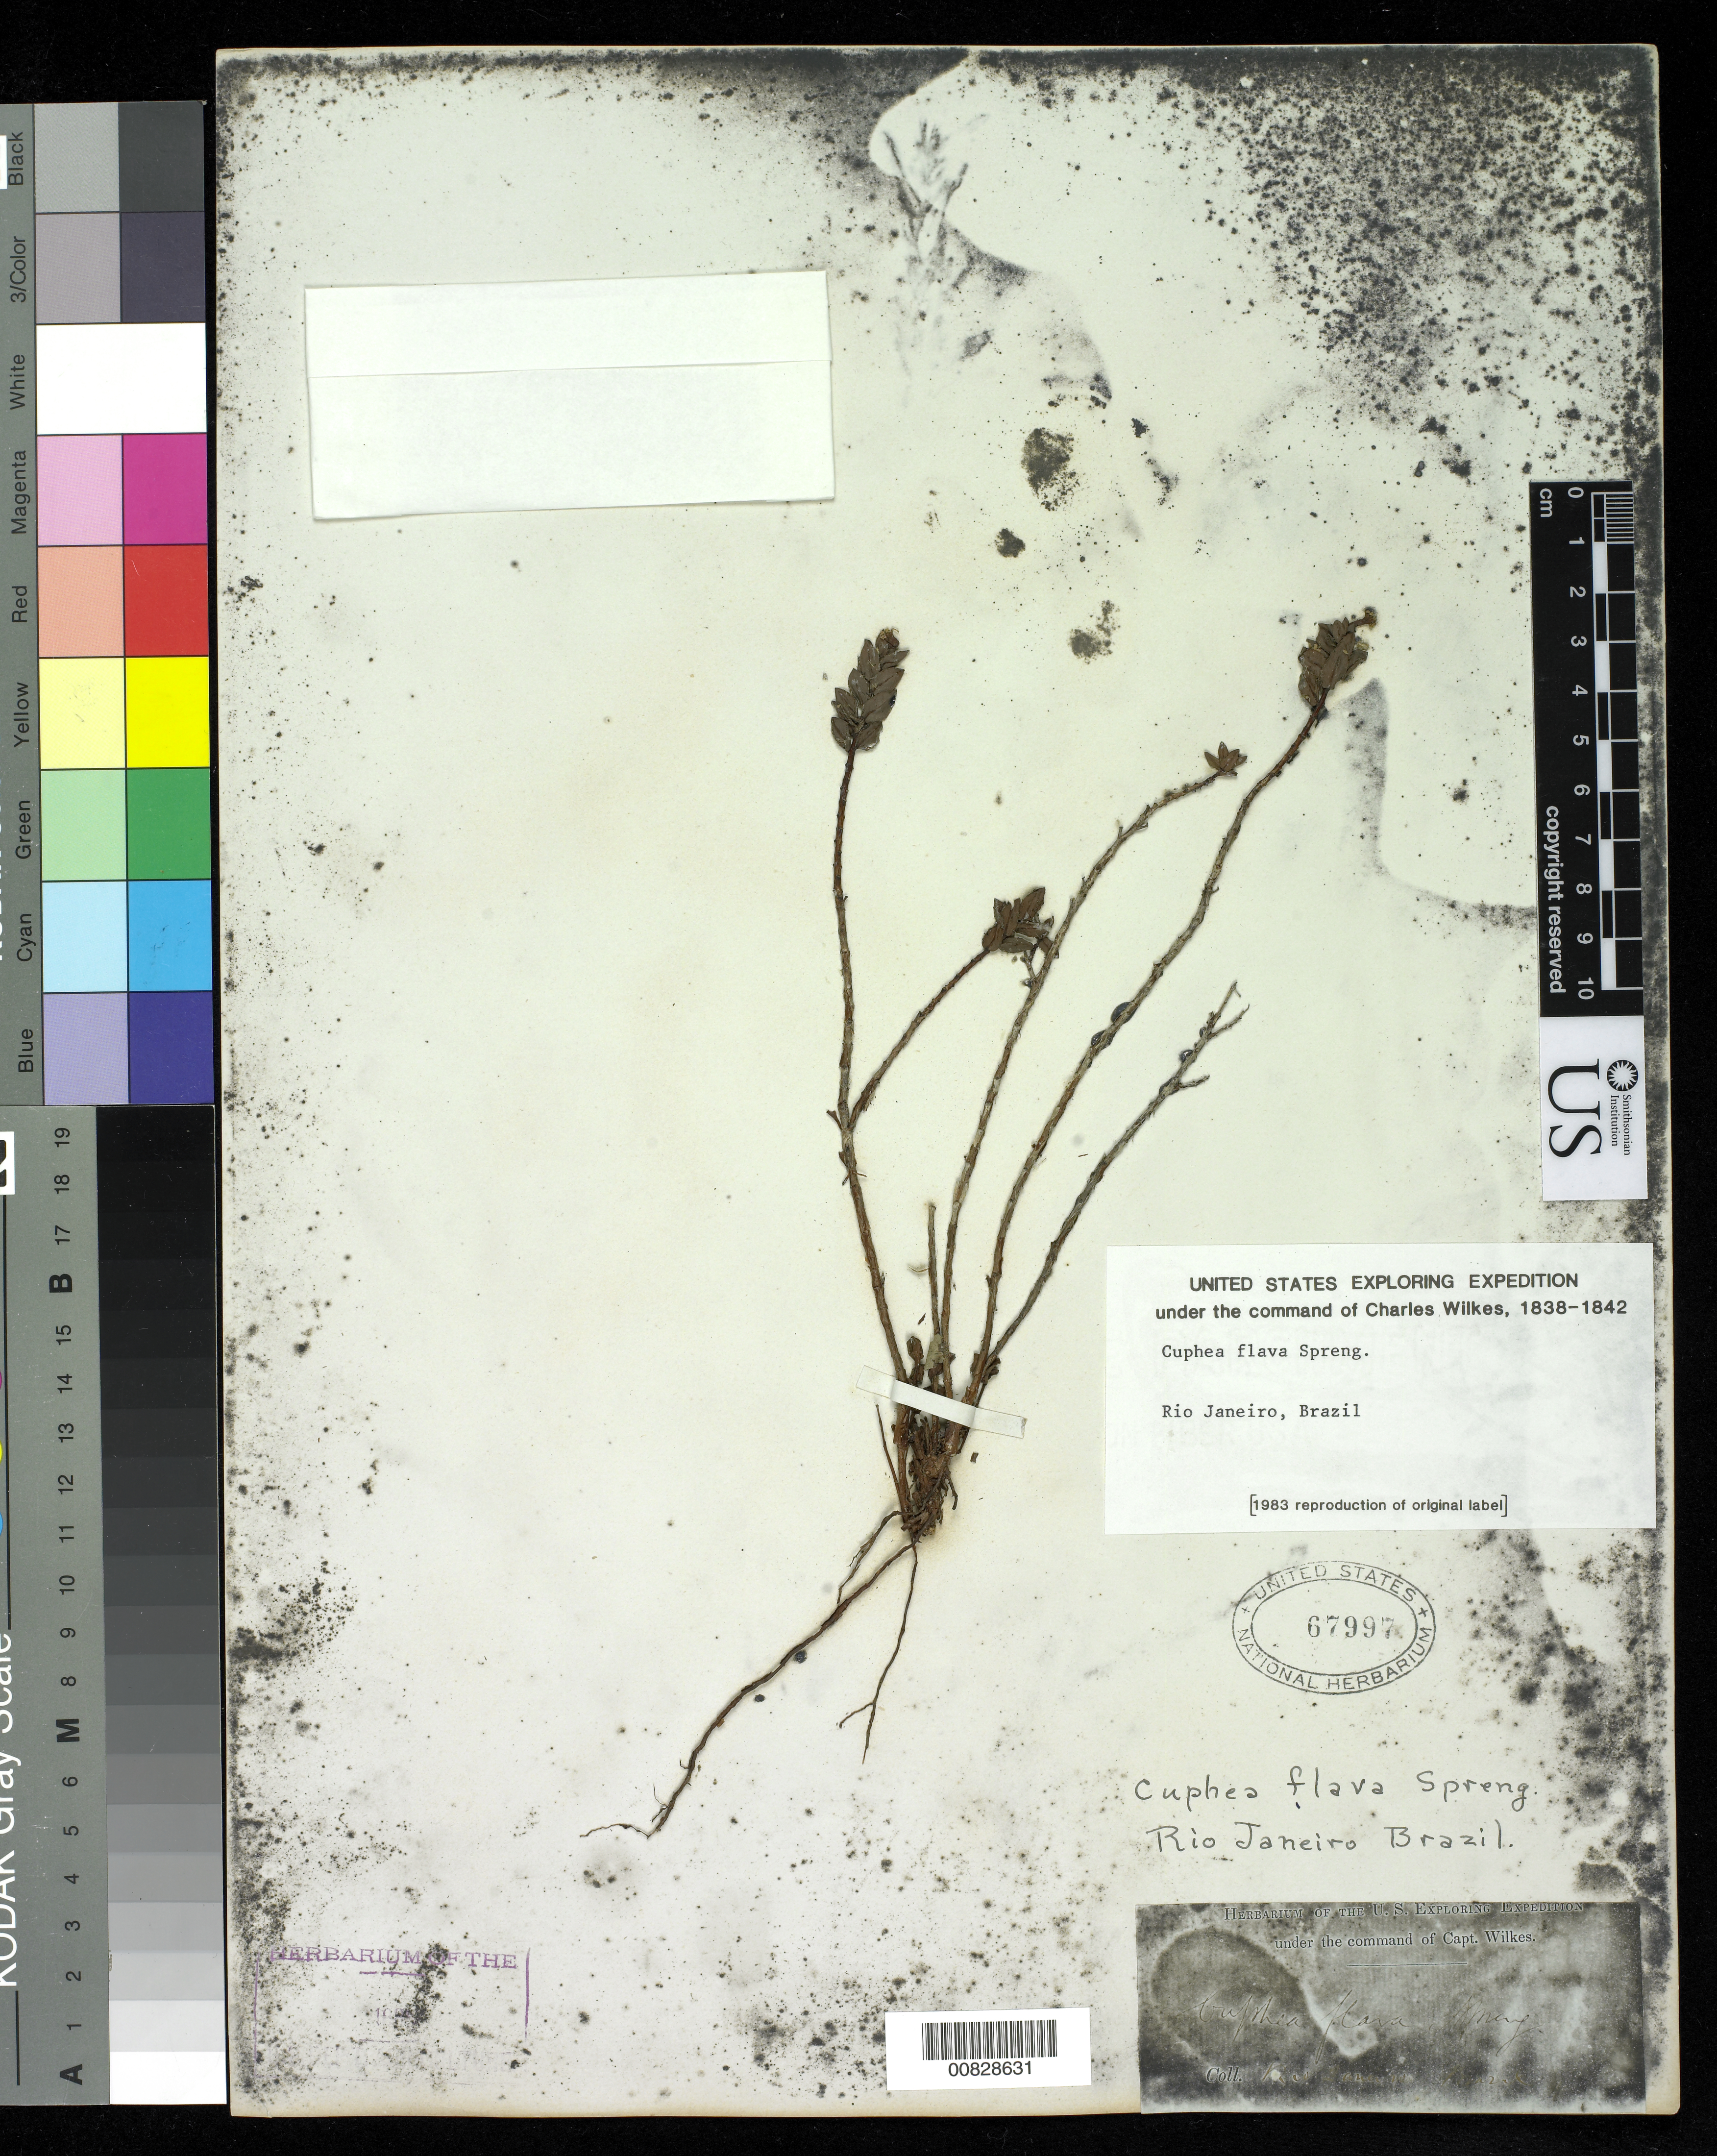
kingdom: Plantae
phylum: Tracheophyta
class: Magnoliopsida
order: Myrtales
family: Lythraceae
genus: Cuphea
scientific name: Cuphea flava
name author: Spreng.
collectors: Wilkes Explor. Exped.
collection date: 1838/1842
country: Brazil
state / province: Rio de Janeiro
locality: Rio Janeiro, Brazil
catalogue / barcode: US 67997